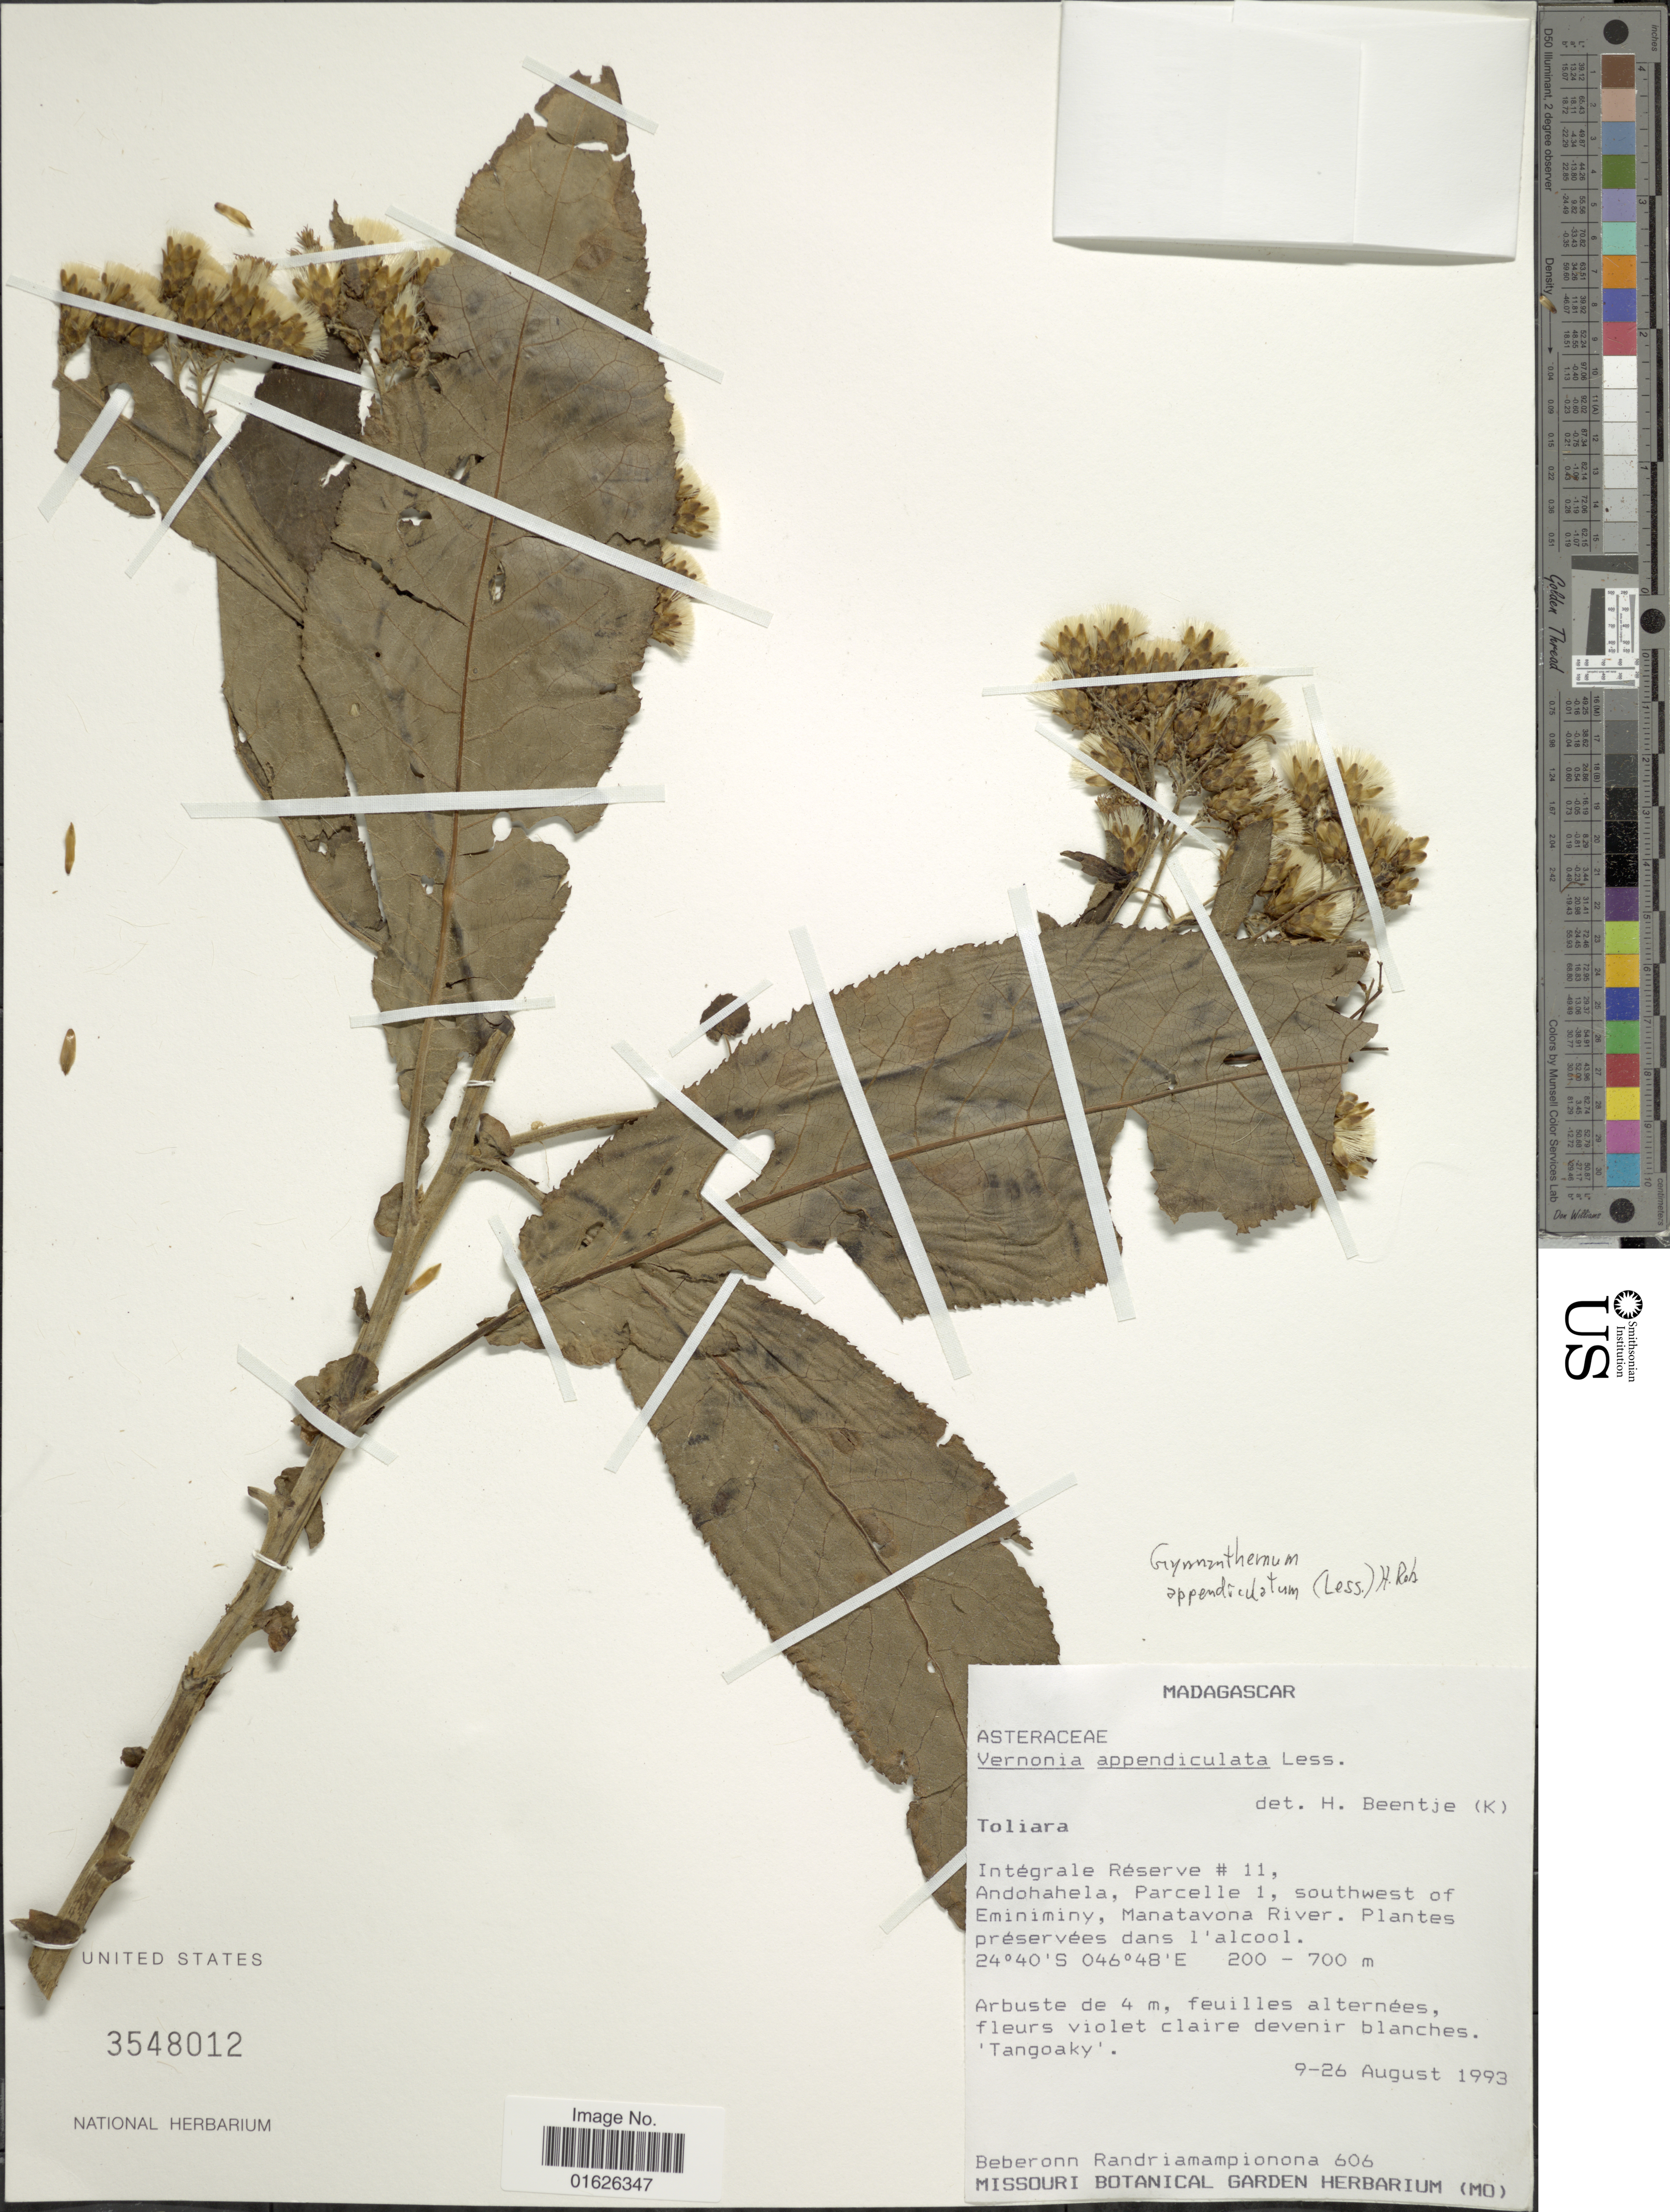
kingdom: Plantae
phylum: Tracheophyta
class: Magnoliopsida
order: Asterales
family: Asteraceae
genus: Gymnanthemum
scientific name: Gymnanthemum appendiculatum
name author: (Less.) H. Rob.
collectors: B. Randriamampionona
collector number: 606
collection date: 1993-08-09/1993-08-23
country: Madagascar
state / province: Anosy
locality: Integrale reserve #11, Andohahela, Parcelle 1, southwest of Eminiminy, Manatavona River.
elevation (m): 200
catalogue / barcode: US 3548012